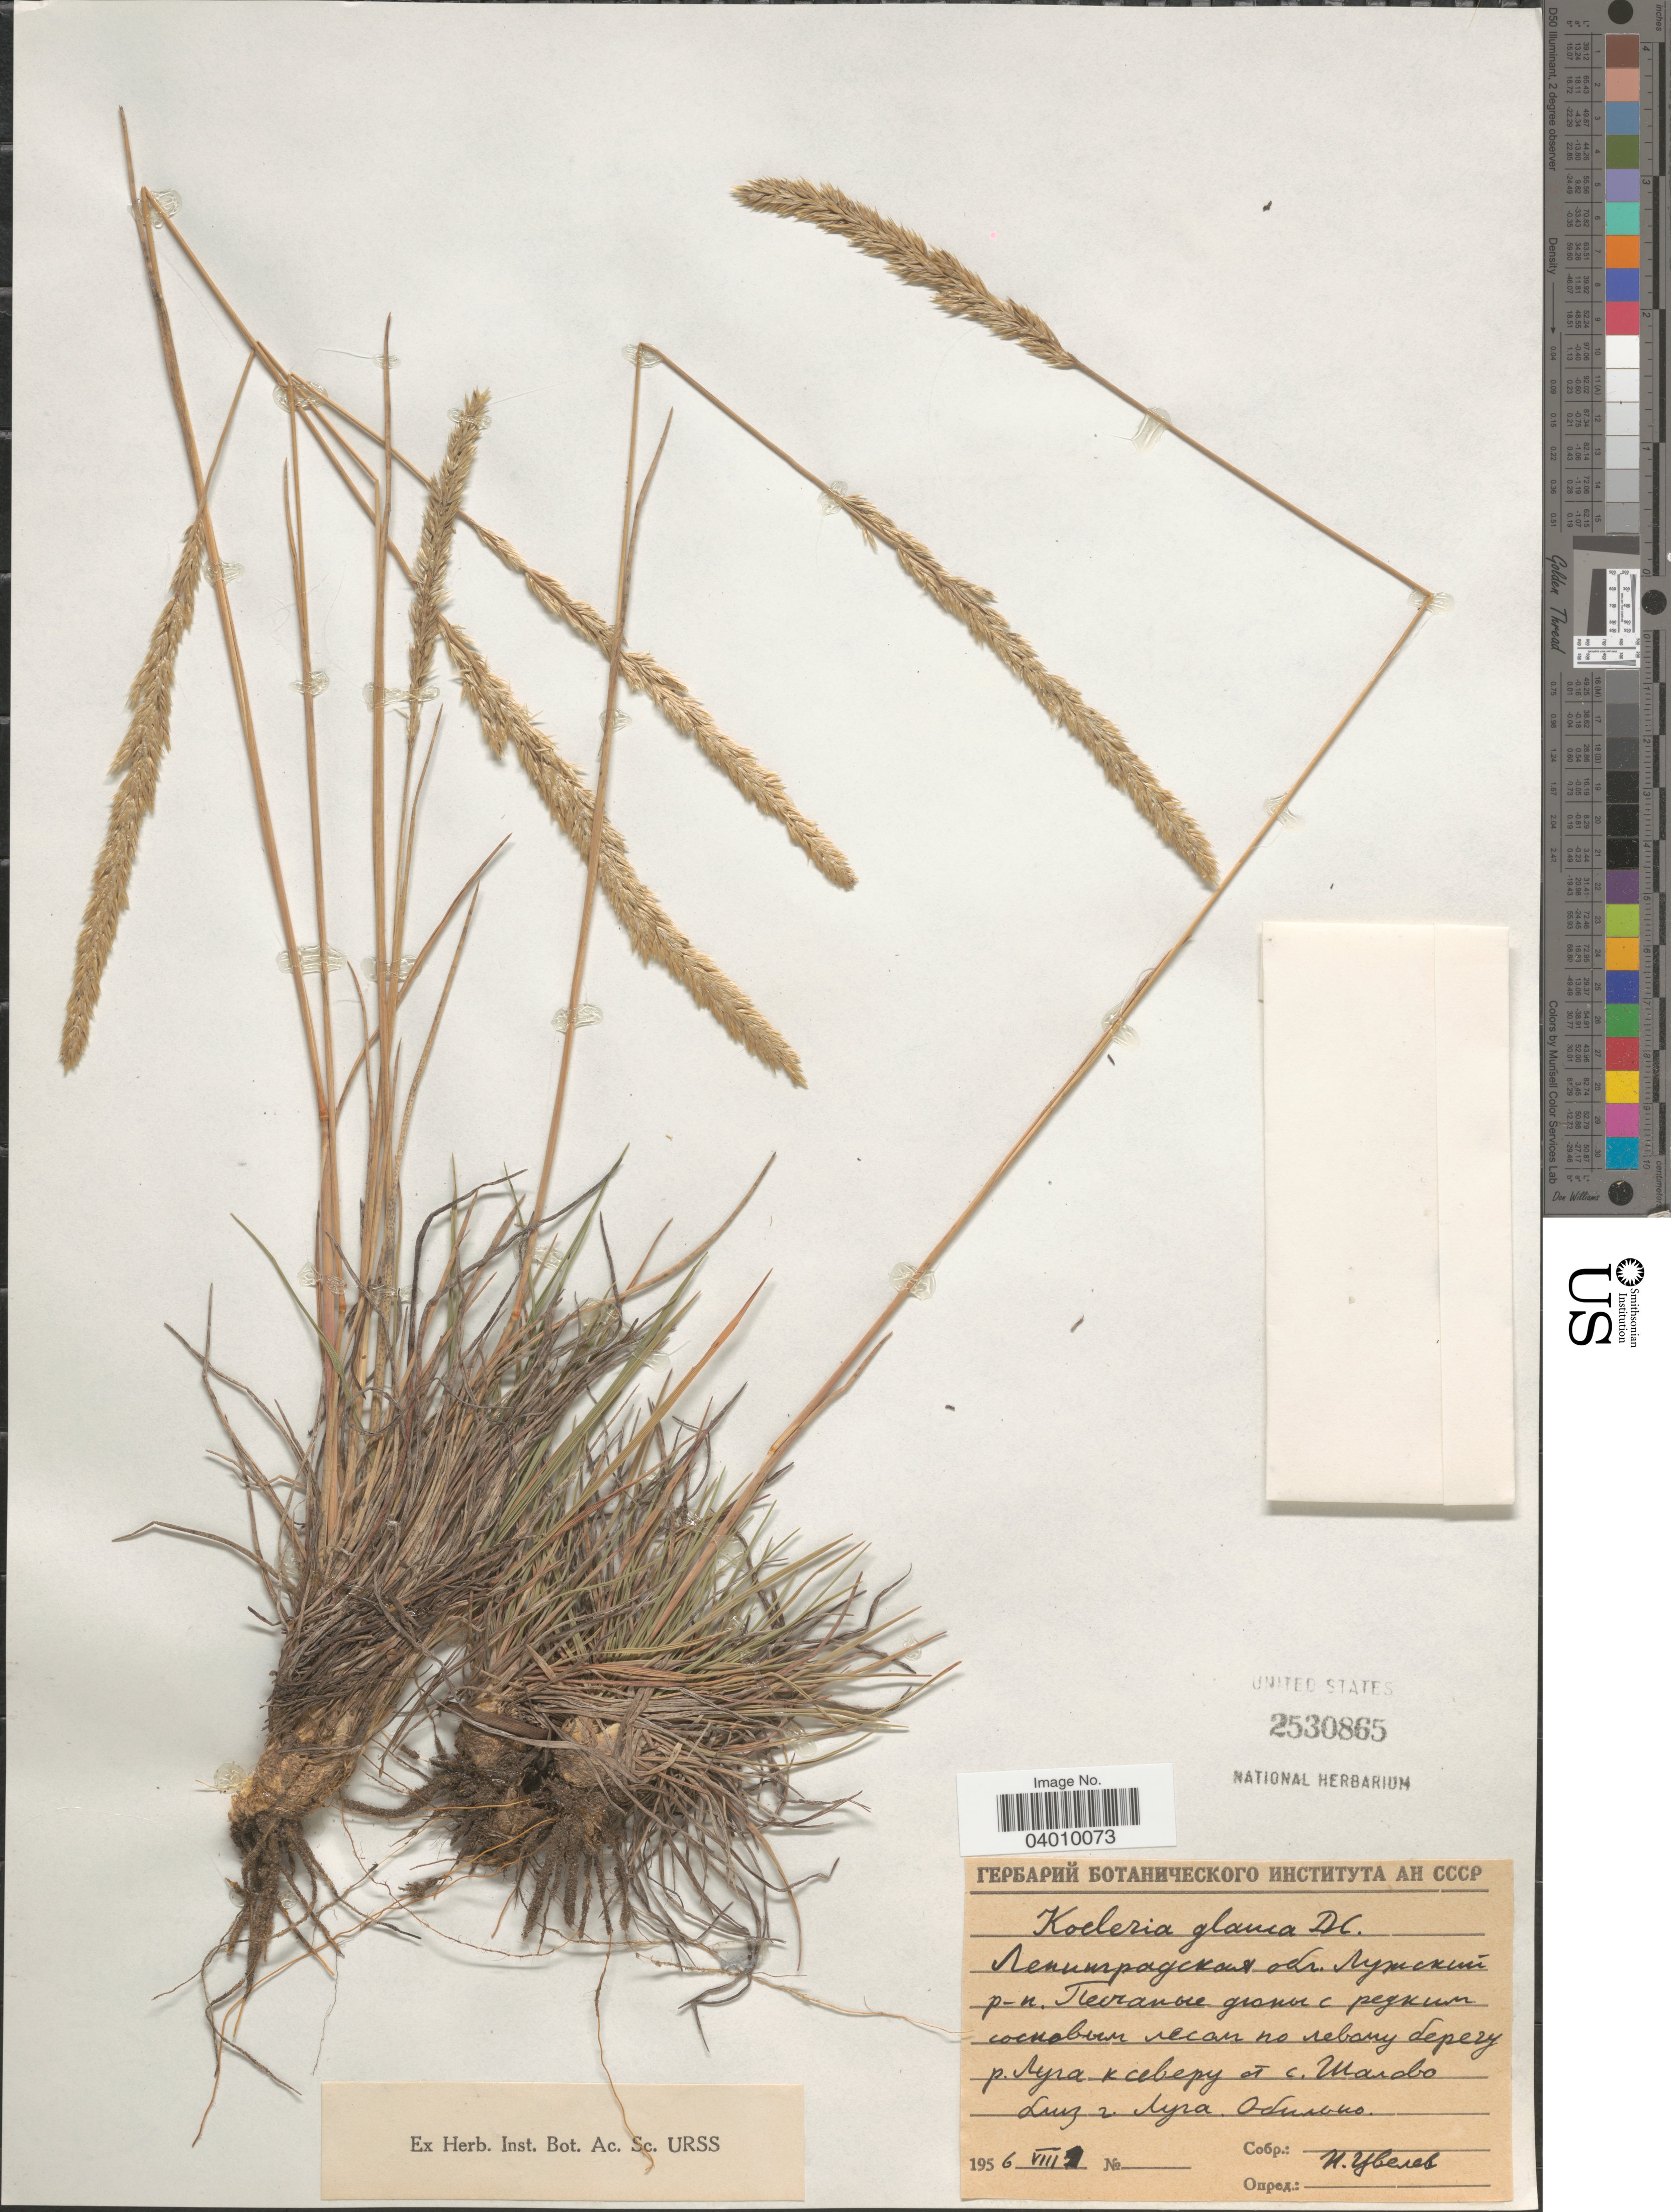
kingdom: Plantae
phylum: Tracheophyta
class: Liliopsida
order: Poales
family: Poaceae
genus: Koeleria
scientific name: Koeleria glauca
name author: (Spreng.) DC.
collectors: N. Tsvelev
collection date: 1956-08-01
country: Russian Federation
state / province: Leningrad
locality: Luzhskiy District, left shore of river Luga, north of village Shalovo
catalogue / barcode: US 2530865